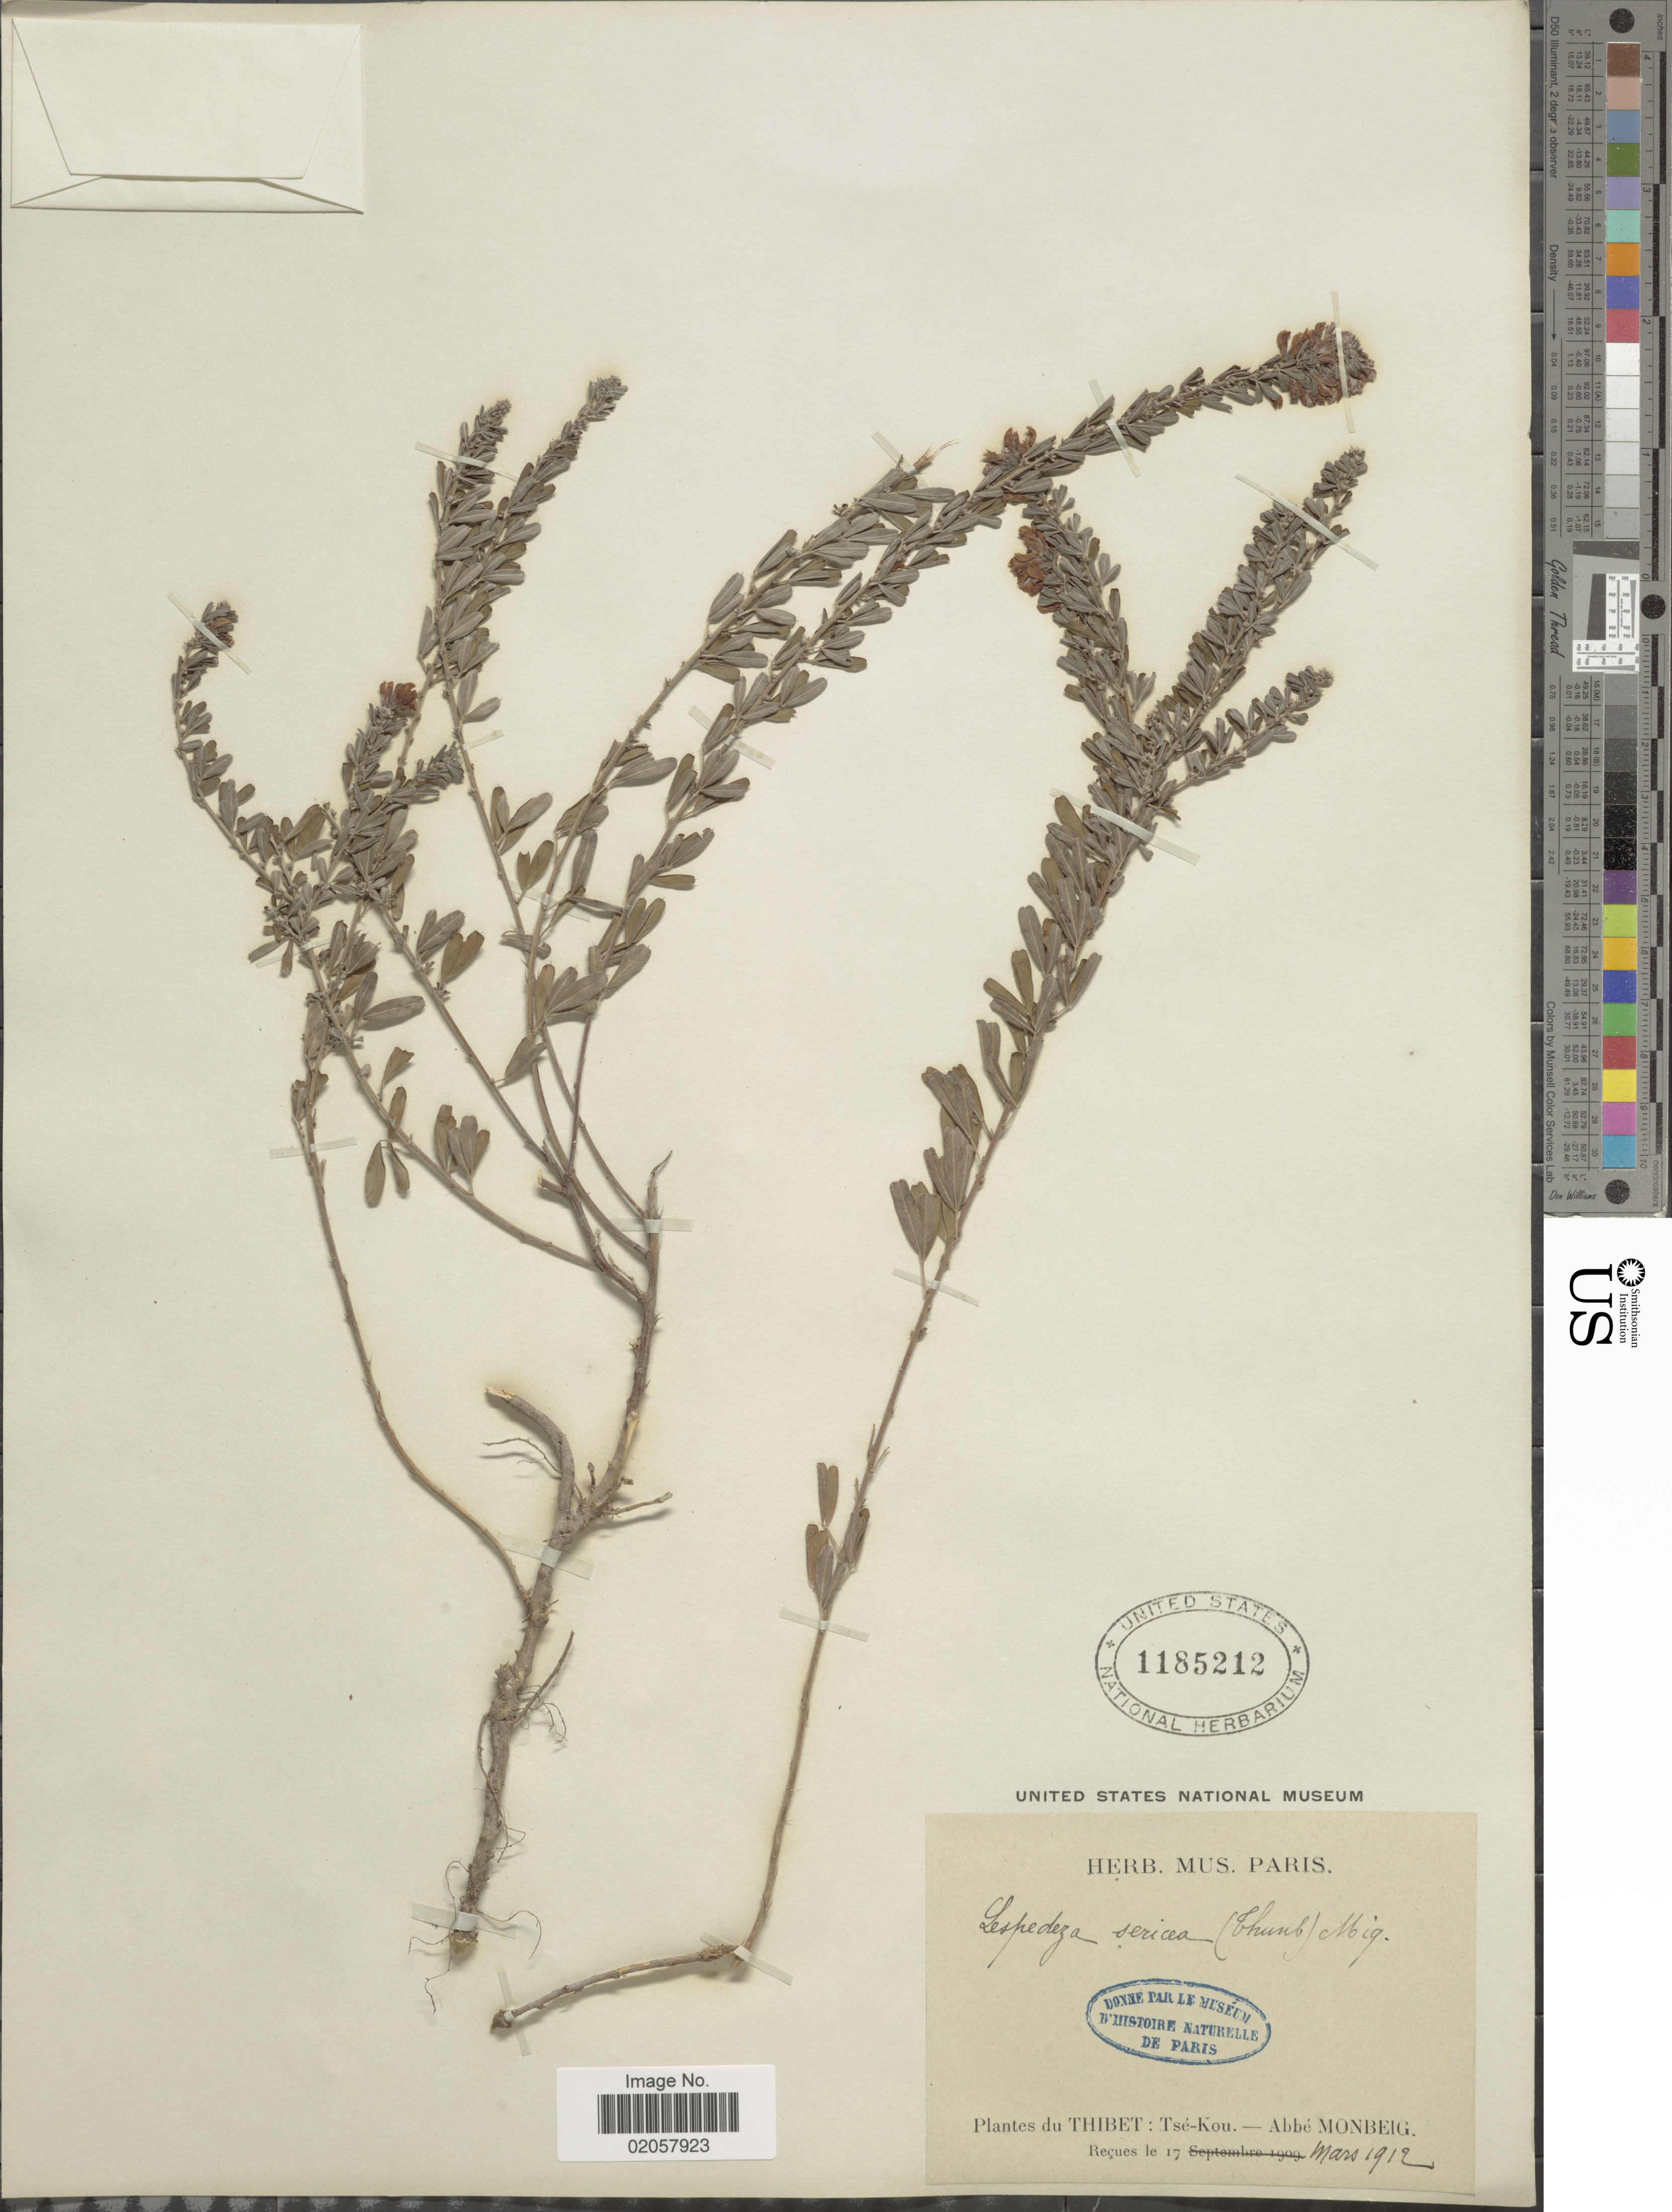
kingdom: Plantae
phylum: Tracheophyta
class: Magnoliopsida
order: Fabales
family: Fabaceae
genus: Lespedeza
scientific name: Lespedeza cuneata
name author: (Dum. Cours.) G. Don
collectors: A. Monbeig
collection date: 1912-03-17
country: China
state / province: Xizang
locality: Thibet: Tse-Kou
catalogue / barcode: US 1185212